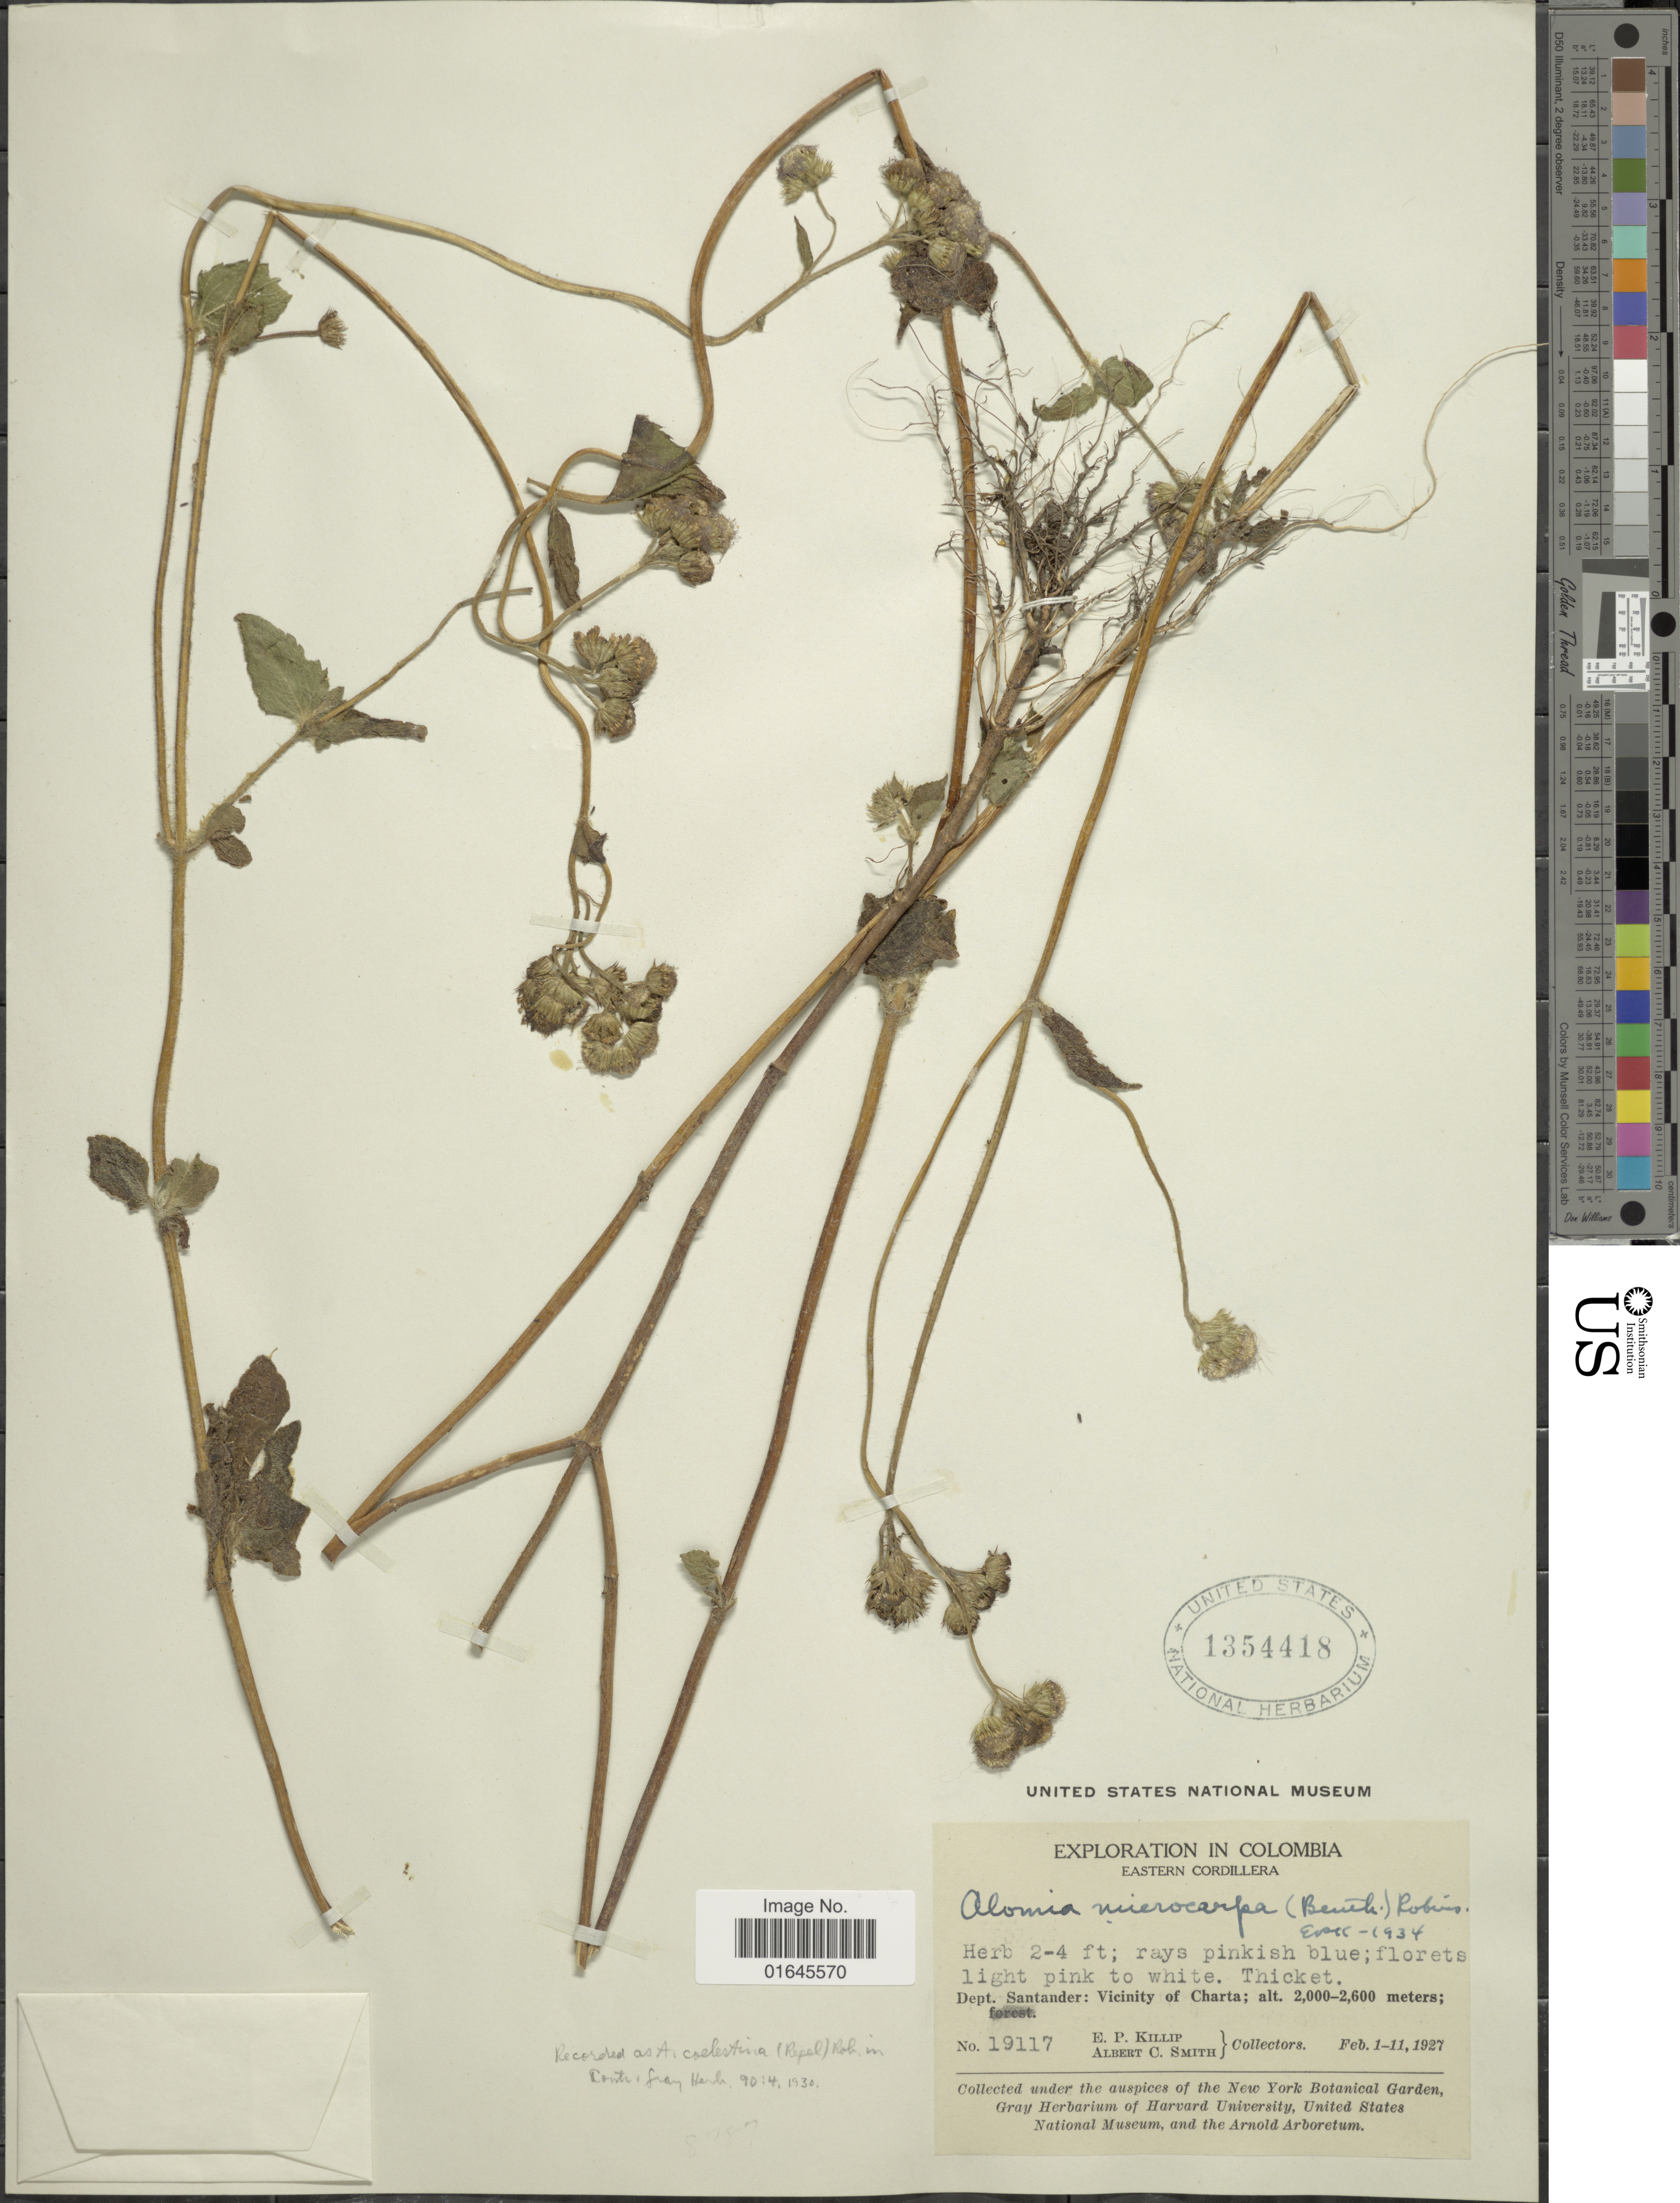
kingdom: Plantae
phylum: Tracheophyta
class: Magnoliopsida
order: Asterales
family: Asteraceae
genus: Ageratum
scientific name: Ageratum microcarpum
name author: (Benth. ex Oerst.) Hemsl.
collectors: E. P. Killip & A. C. Smith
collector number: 19117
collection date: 1927-02-01/1927-02-11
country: Colombia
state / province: Santander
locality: Eastern Cordillera, Vicinity of Charta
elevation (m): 2000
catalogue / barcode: US 1354418